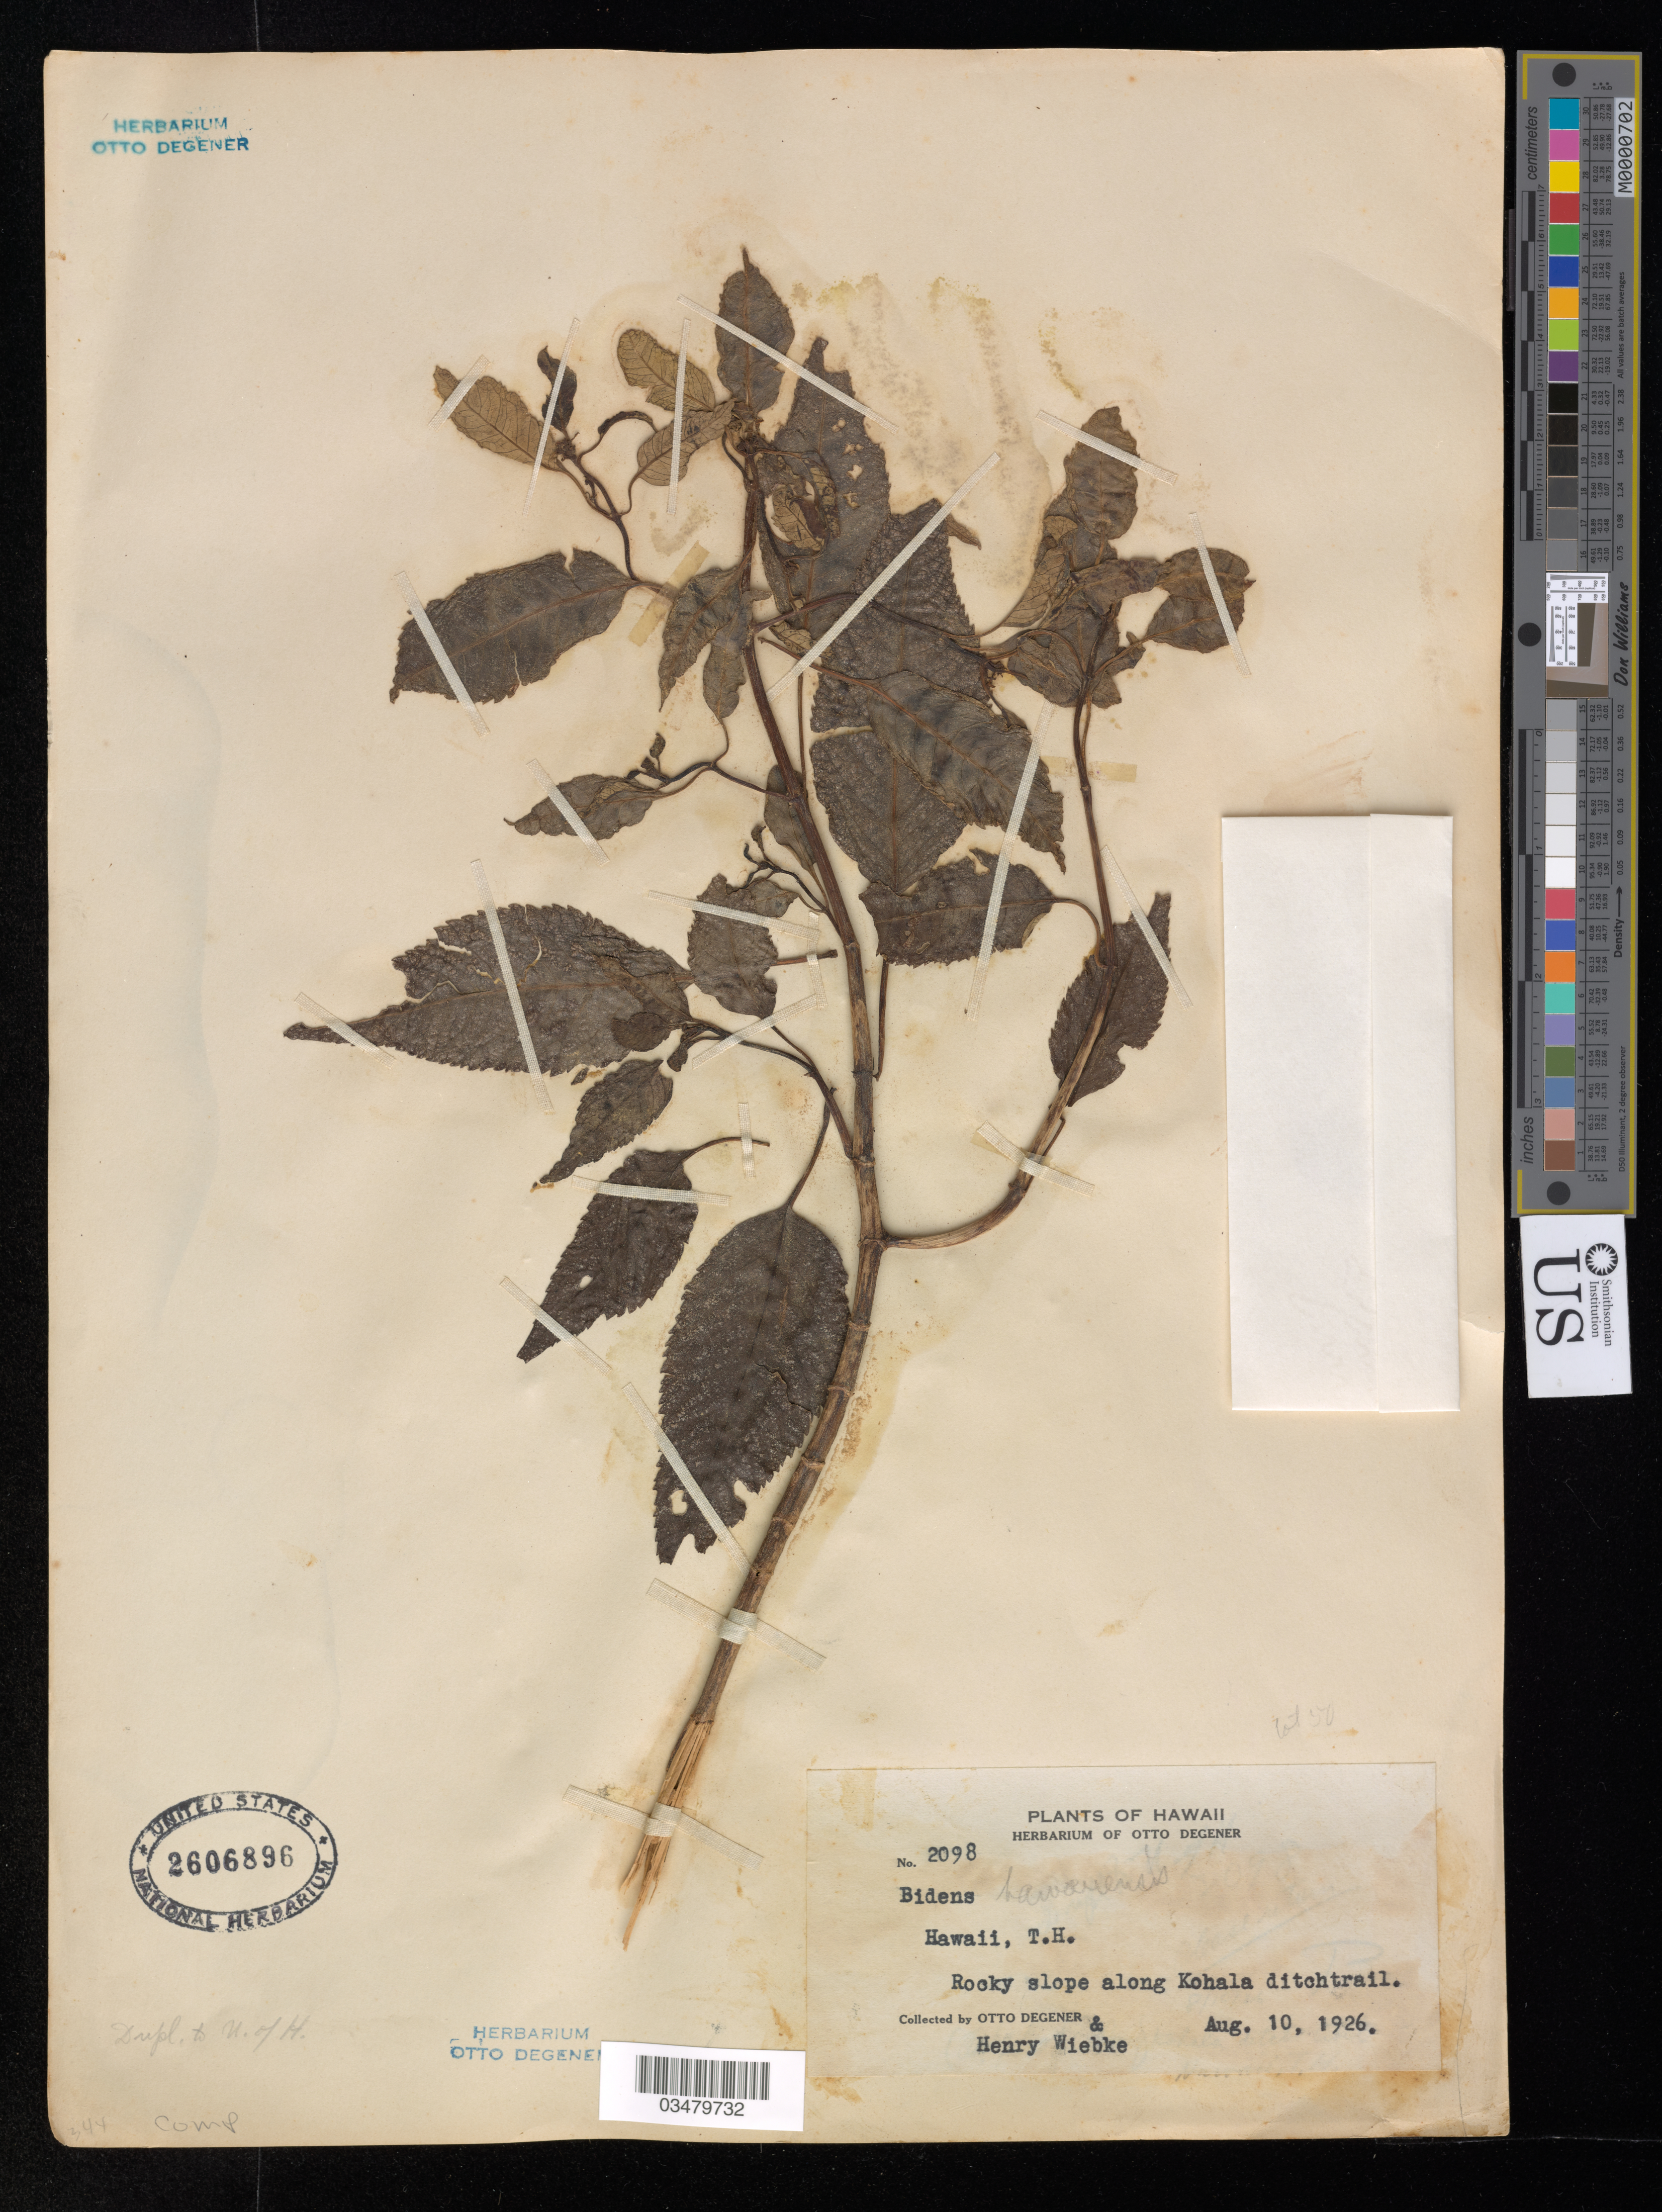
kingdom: Plantae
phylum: Tracheophyta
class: Magnoliopsida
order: Asterales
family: Asteraceae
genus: Bidens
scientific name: Bidens hawaiensis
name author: A. Gray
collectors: O. Degener & H. Wiebke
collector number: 2098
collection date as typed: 10 Aug 1926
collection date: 1926-08-10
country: United States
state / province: Hawaii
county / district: Hawaii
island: Hawaii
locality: Along Kohala ditch trail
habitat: Rocky slope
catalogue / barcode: US 2606896